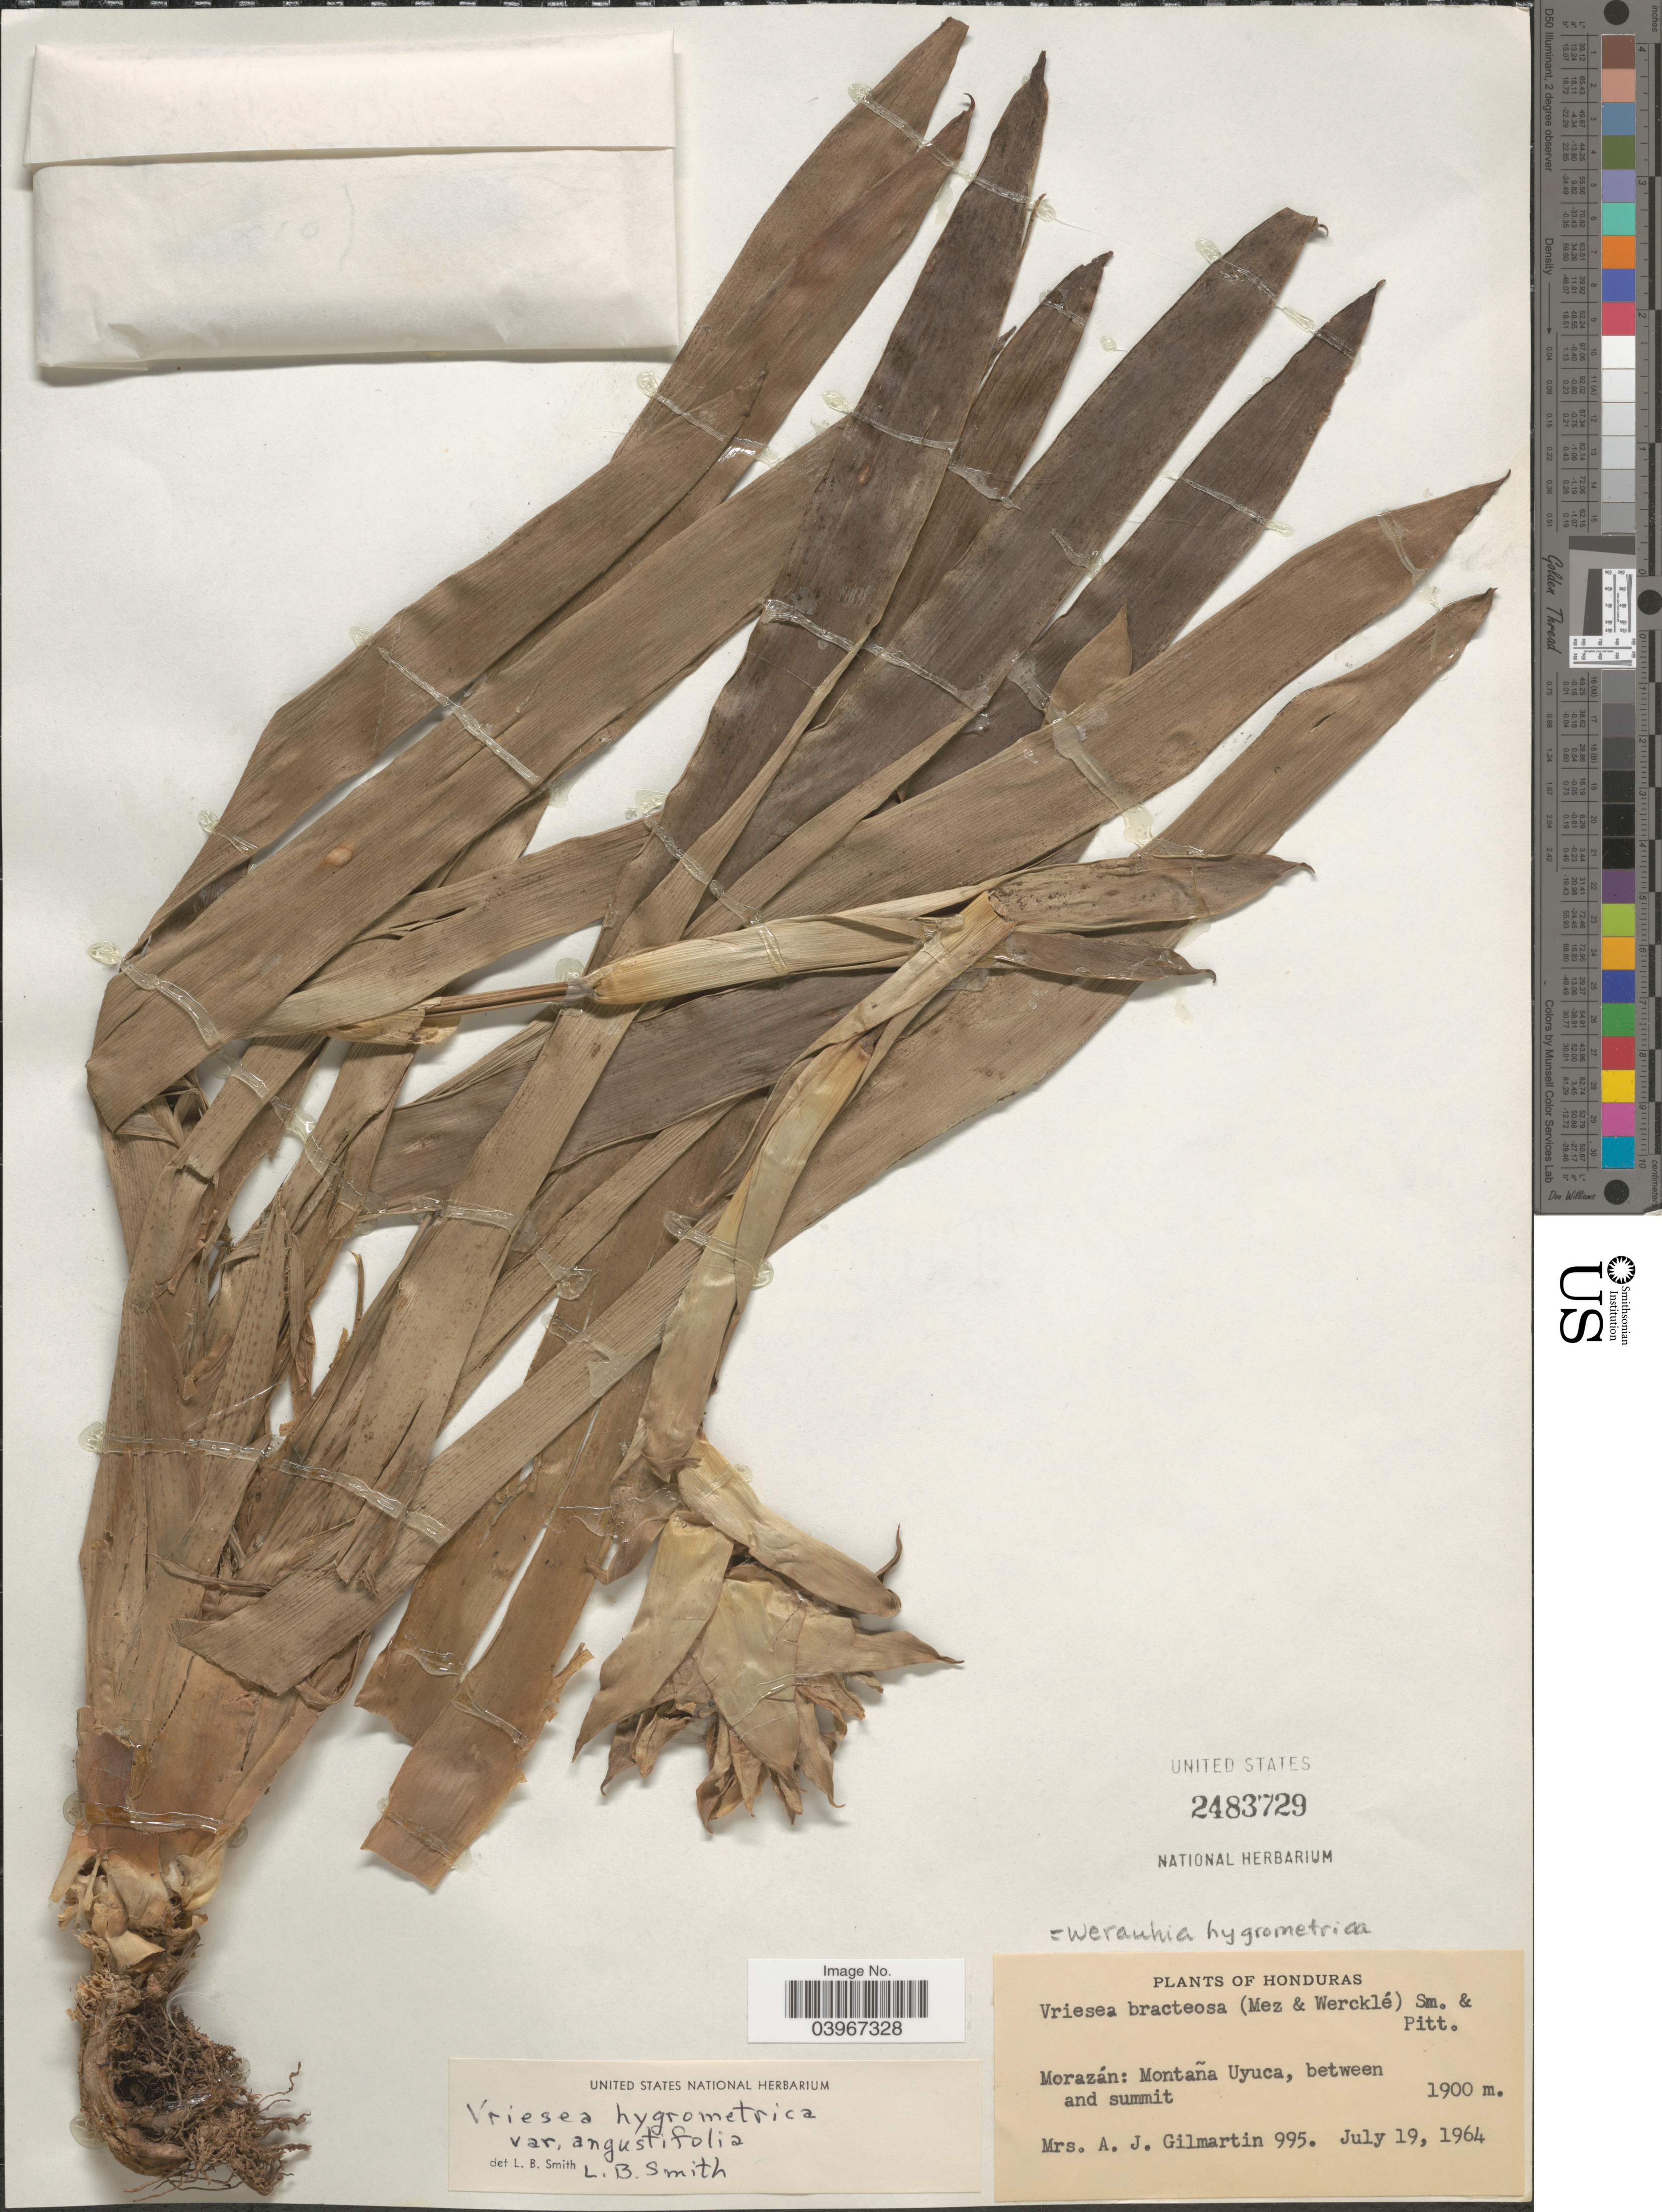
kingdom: Plantae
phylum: Tracheophyta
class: Liliopsida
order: Poales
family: Bromeliaceae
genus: Werauhia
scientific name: Werauhia hygrometrica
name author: (André) J.R. Grant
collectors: A. J. Gilmartin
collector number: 995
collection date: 1964-07-19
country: Honduras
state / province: Fco. Morazán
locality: Morazán: Montaña Uyuca, between and summit.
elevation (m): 1900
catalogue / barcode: US 2483729